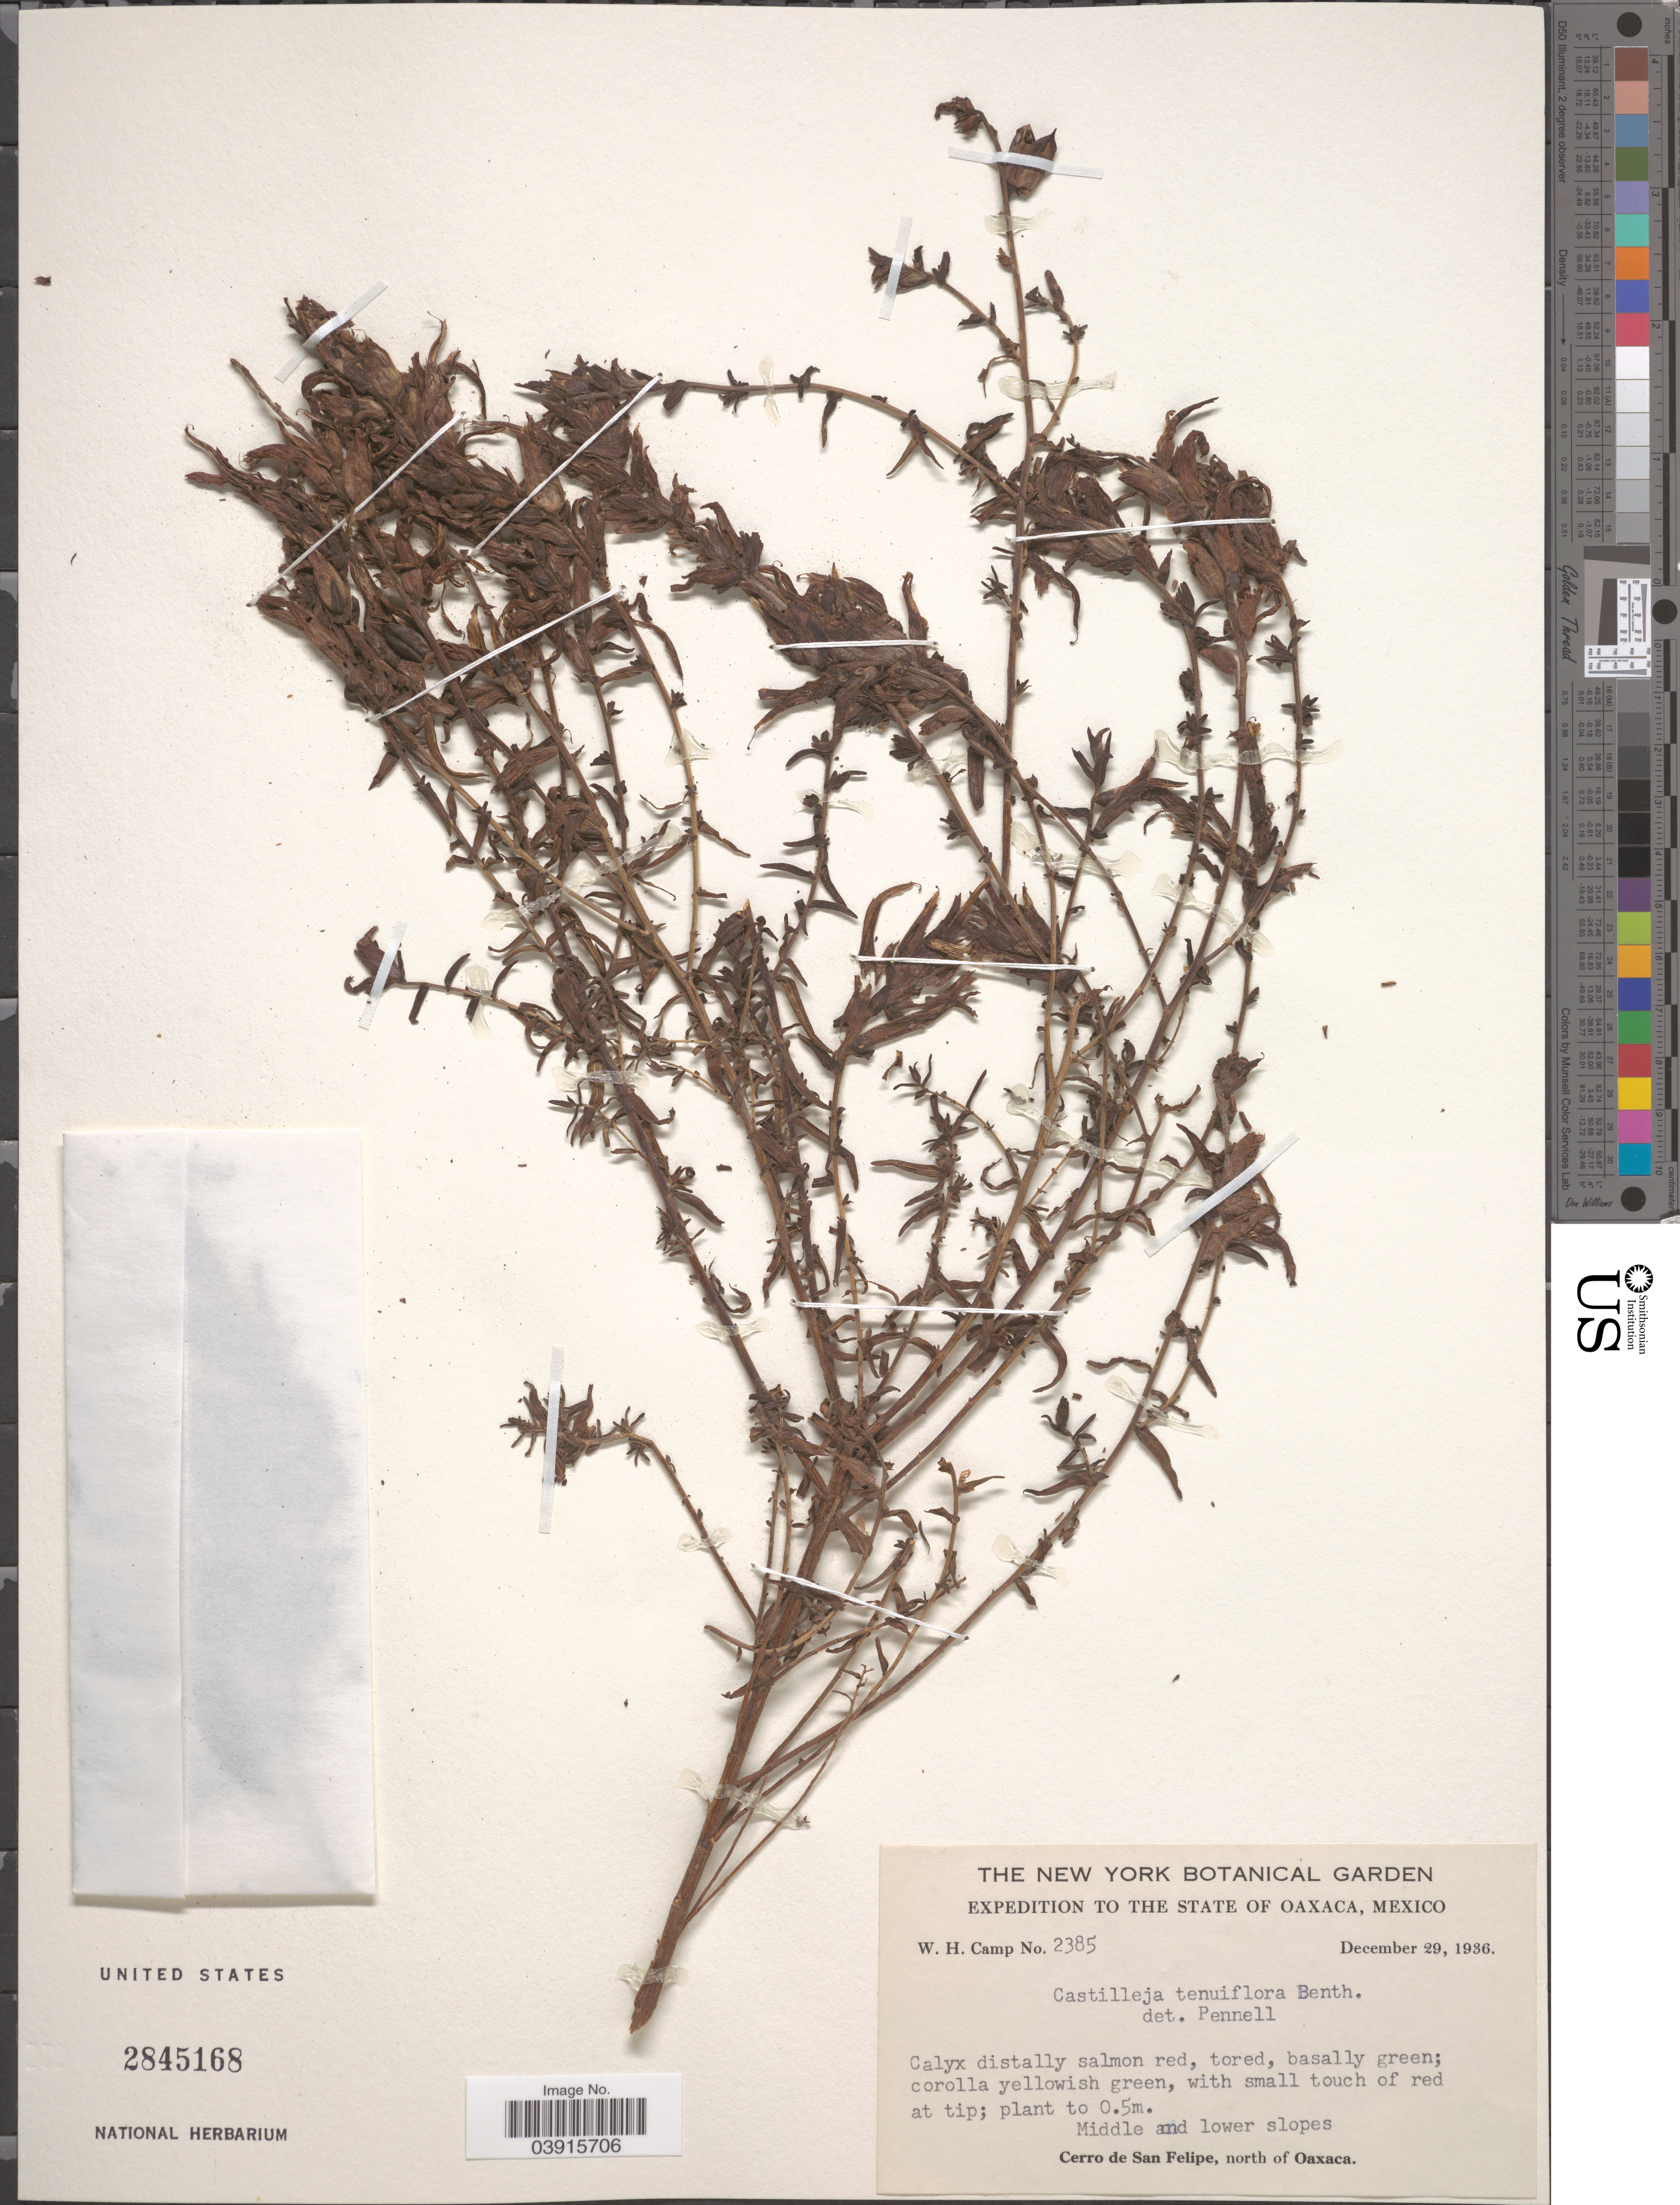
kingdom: Plantae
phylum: Tracheophyta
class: Magnoliopsida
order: Lamiales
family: Orobanchaceae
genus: Castilleja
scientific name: Castilleja tenuiflora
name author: Benth.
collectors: W. H. Camp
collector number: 2385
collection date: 1936-12-29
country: Mexico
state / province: Oaxaca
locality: Middle and lower slopes. Cerro de San Felipe, north of Oaxaca.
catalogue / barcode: US 2845168